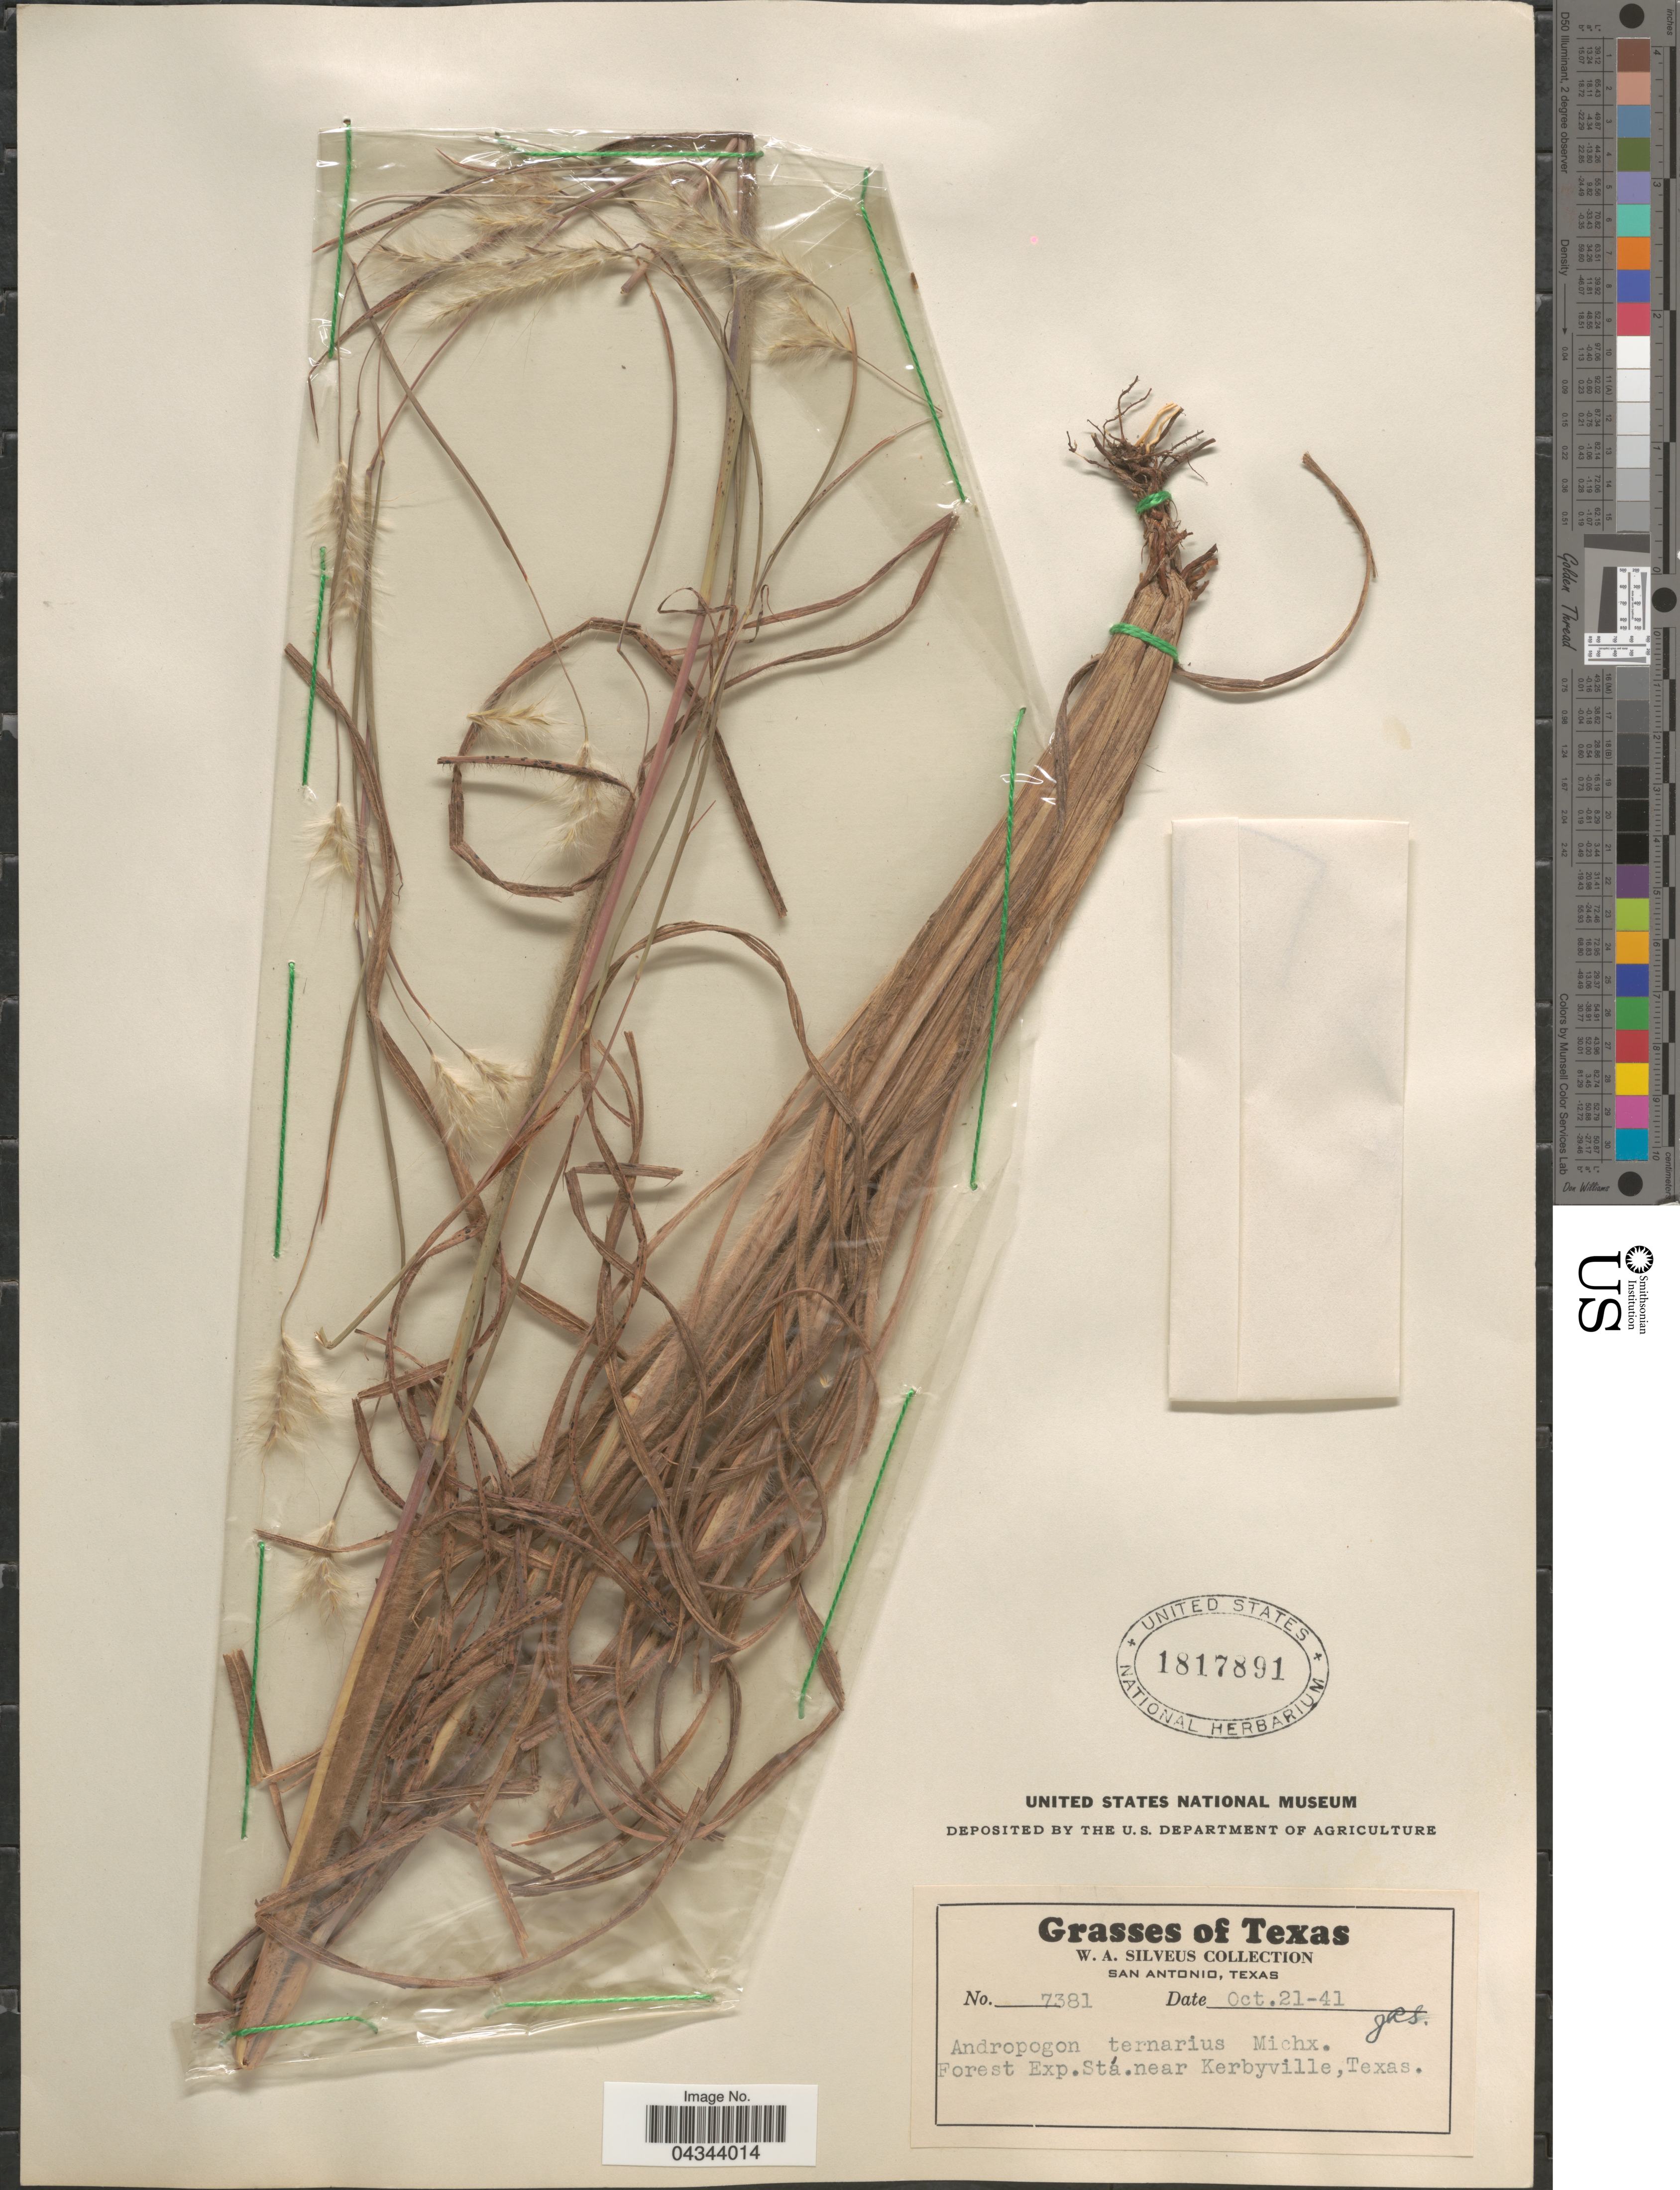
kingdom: Plantae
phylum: Tracheophyta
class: Liliopsida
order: Poales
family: Poaceae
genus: Andropogon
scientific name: Andropogon ternarius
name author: Michx.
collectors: W. Silveus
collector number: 7381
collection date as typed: Transcribed d/m/y: 21/10/41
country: United States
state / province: Texas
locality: Forest Exp. Sta. near Kerbyville.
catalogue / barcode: US 1817891